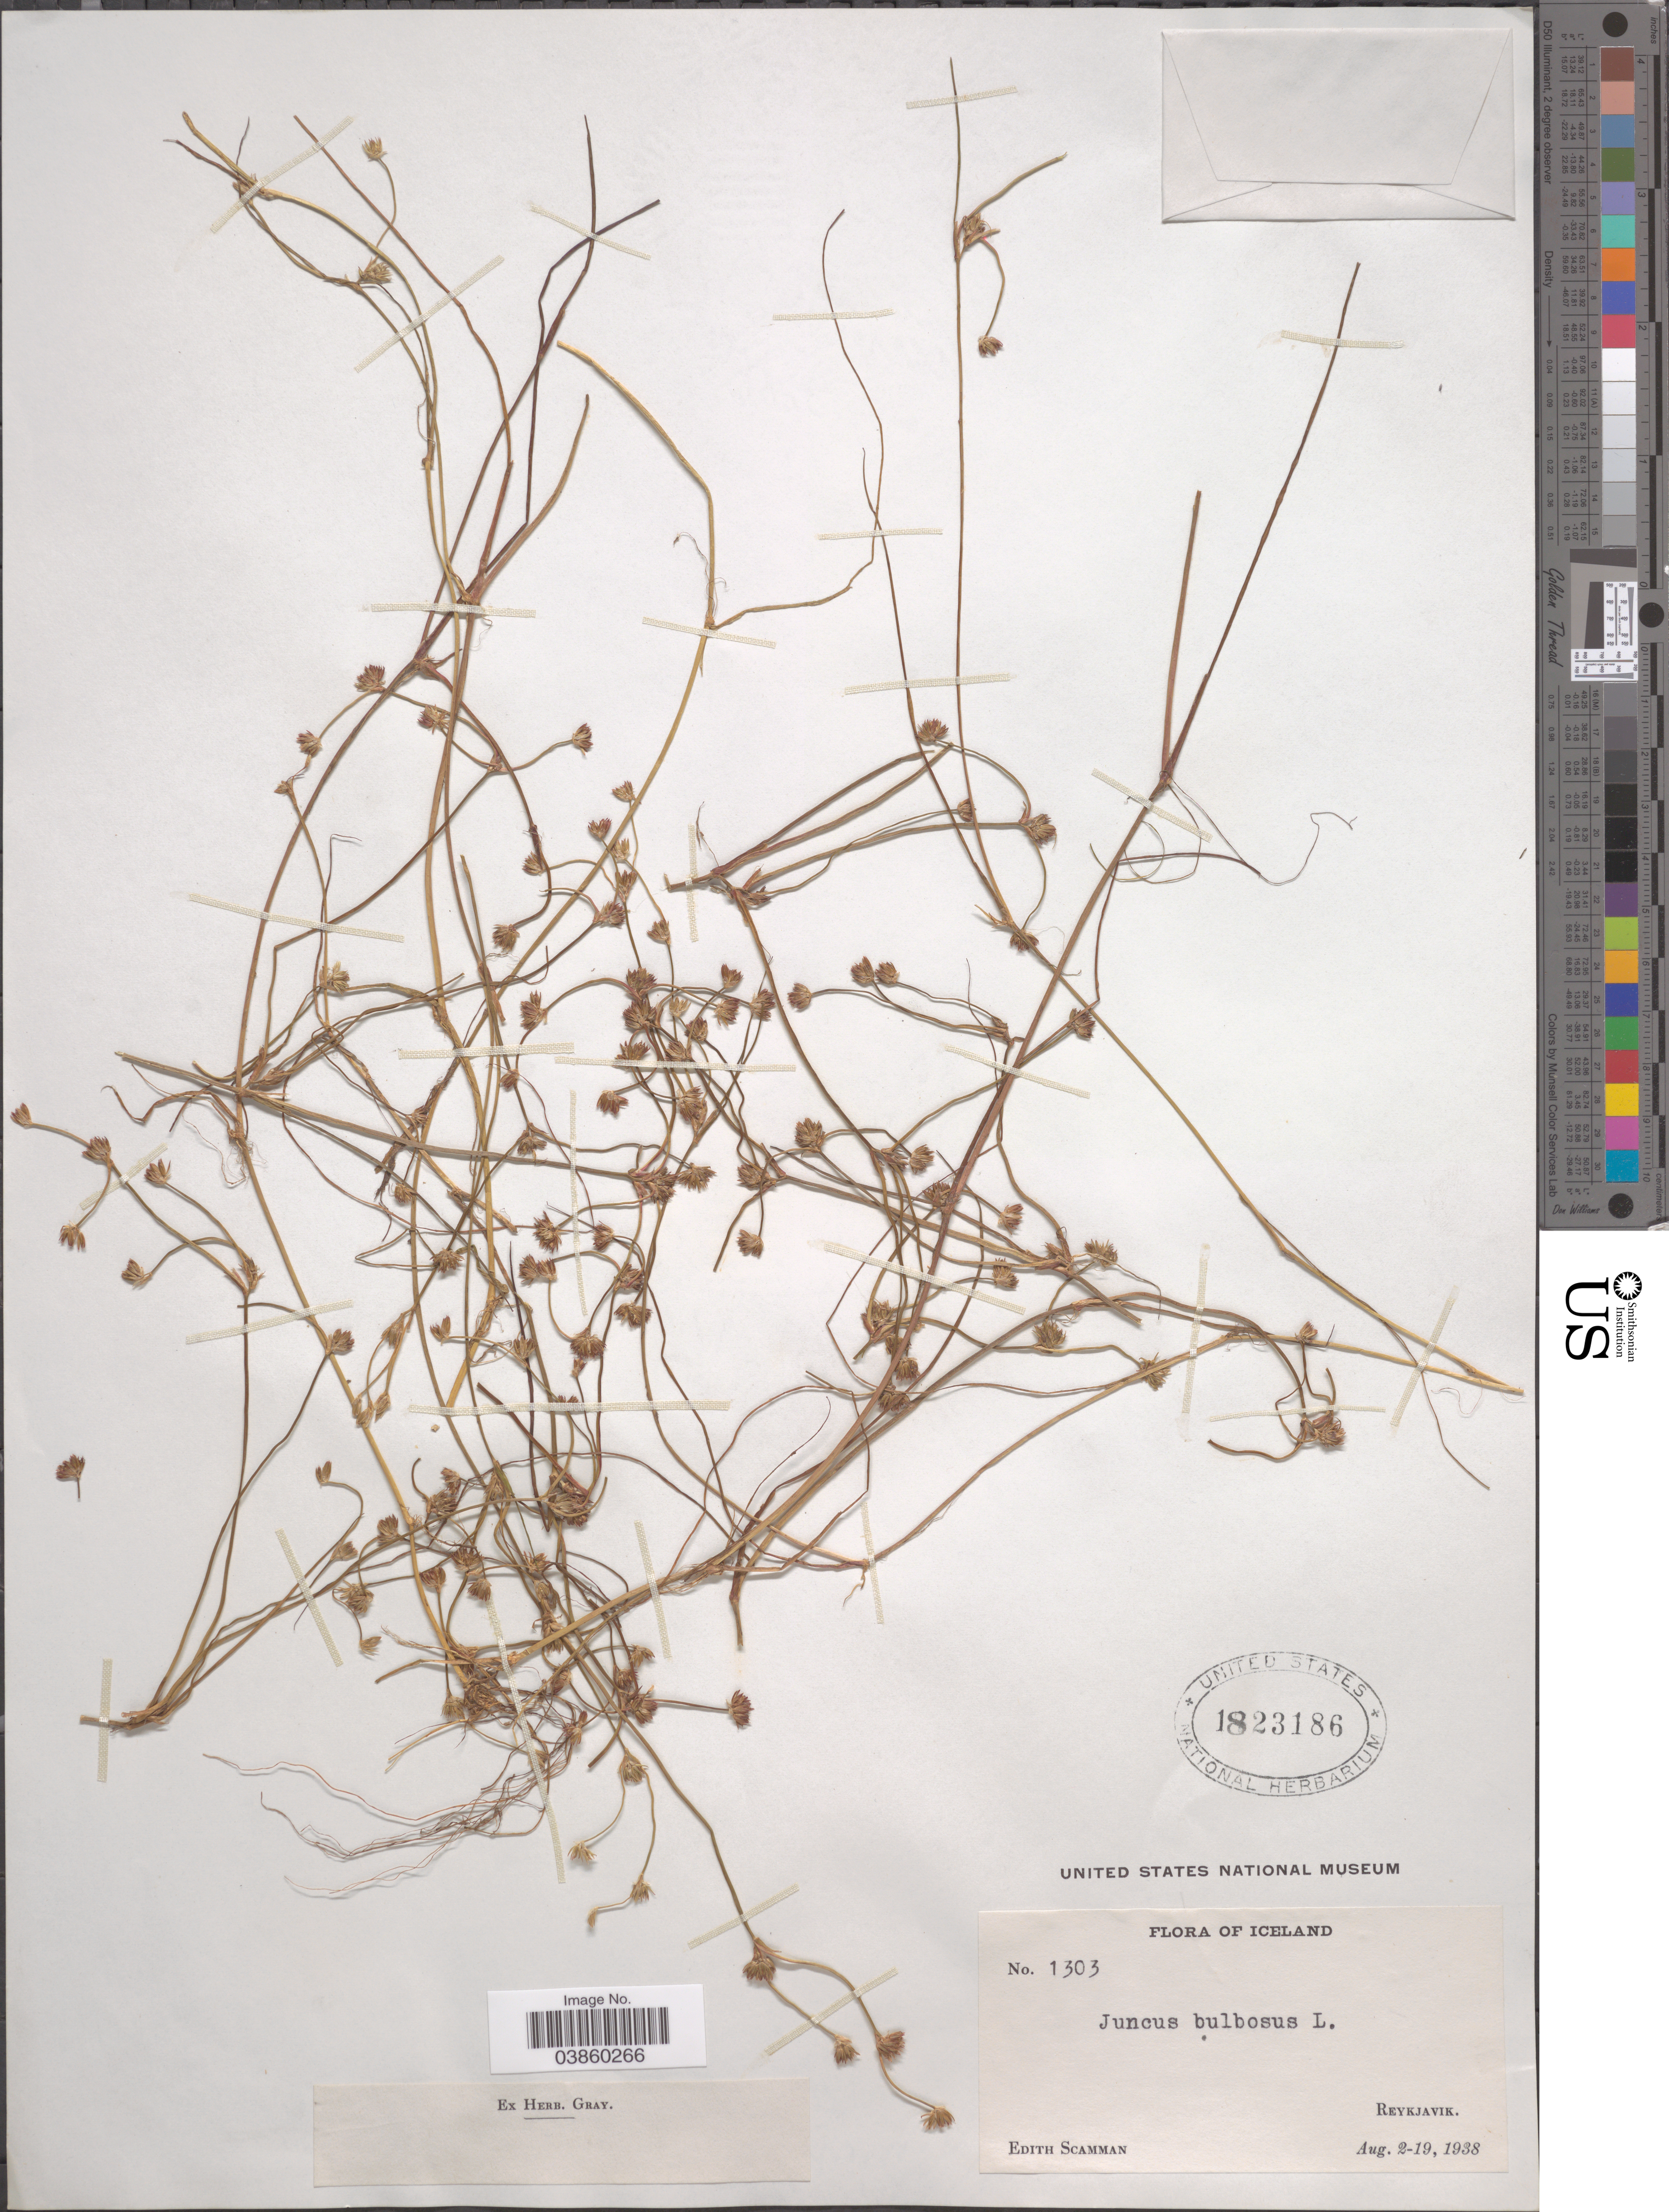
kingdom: Plantae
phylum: Tracheophyta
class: Liliopsida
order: Poales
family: Juncaceae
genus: Juncus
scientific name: Juncus bulbosus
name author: L.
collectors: E. Scamman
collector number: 1303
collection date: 1938-08-02/1938-08-19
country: Iceland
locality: Reykjavik.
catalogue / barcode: US 1823186